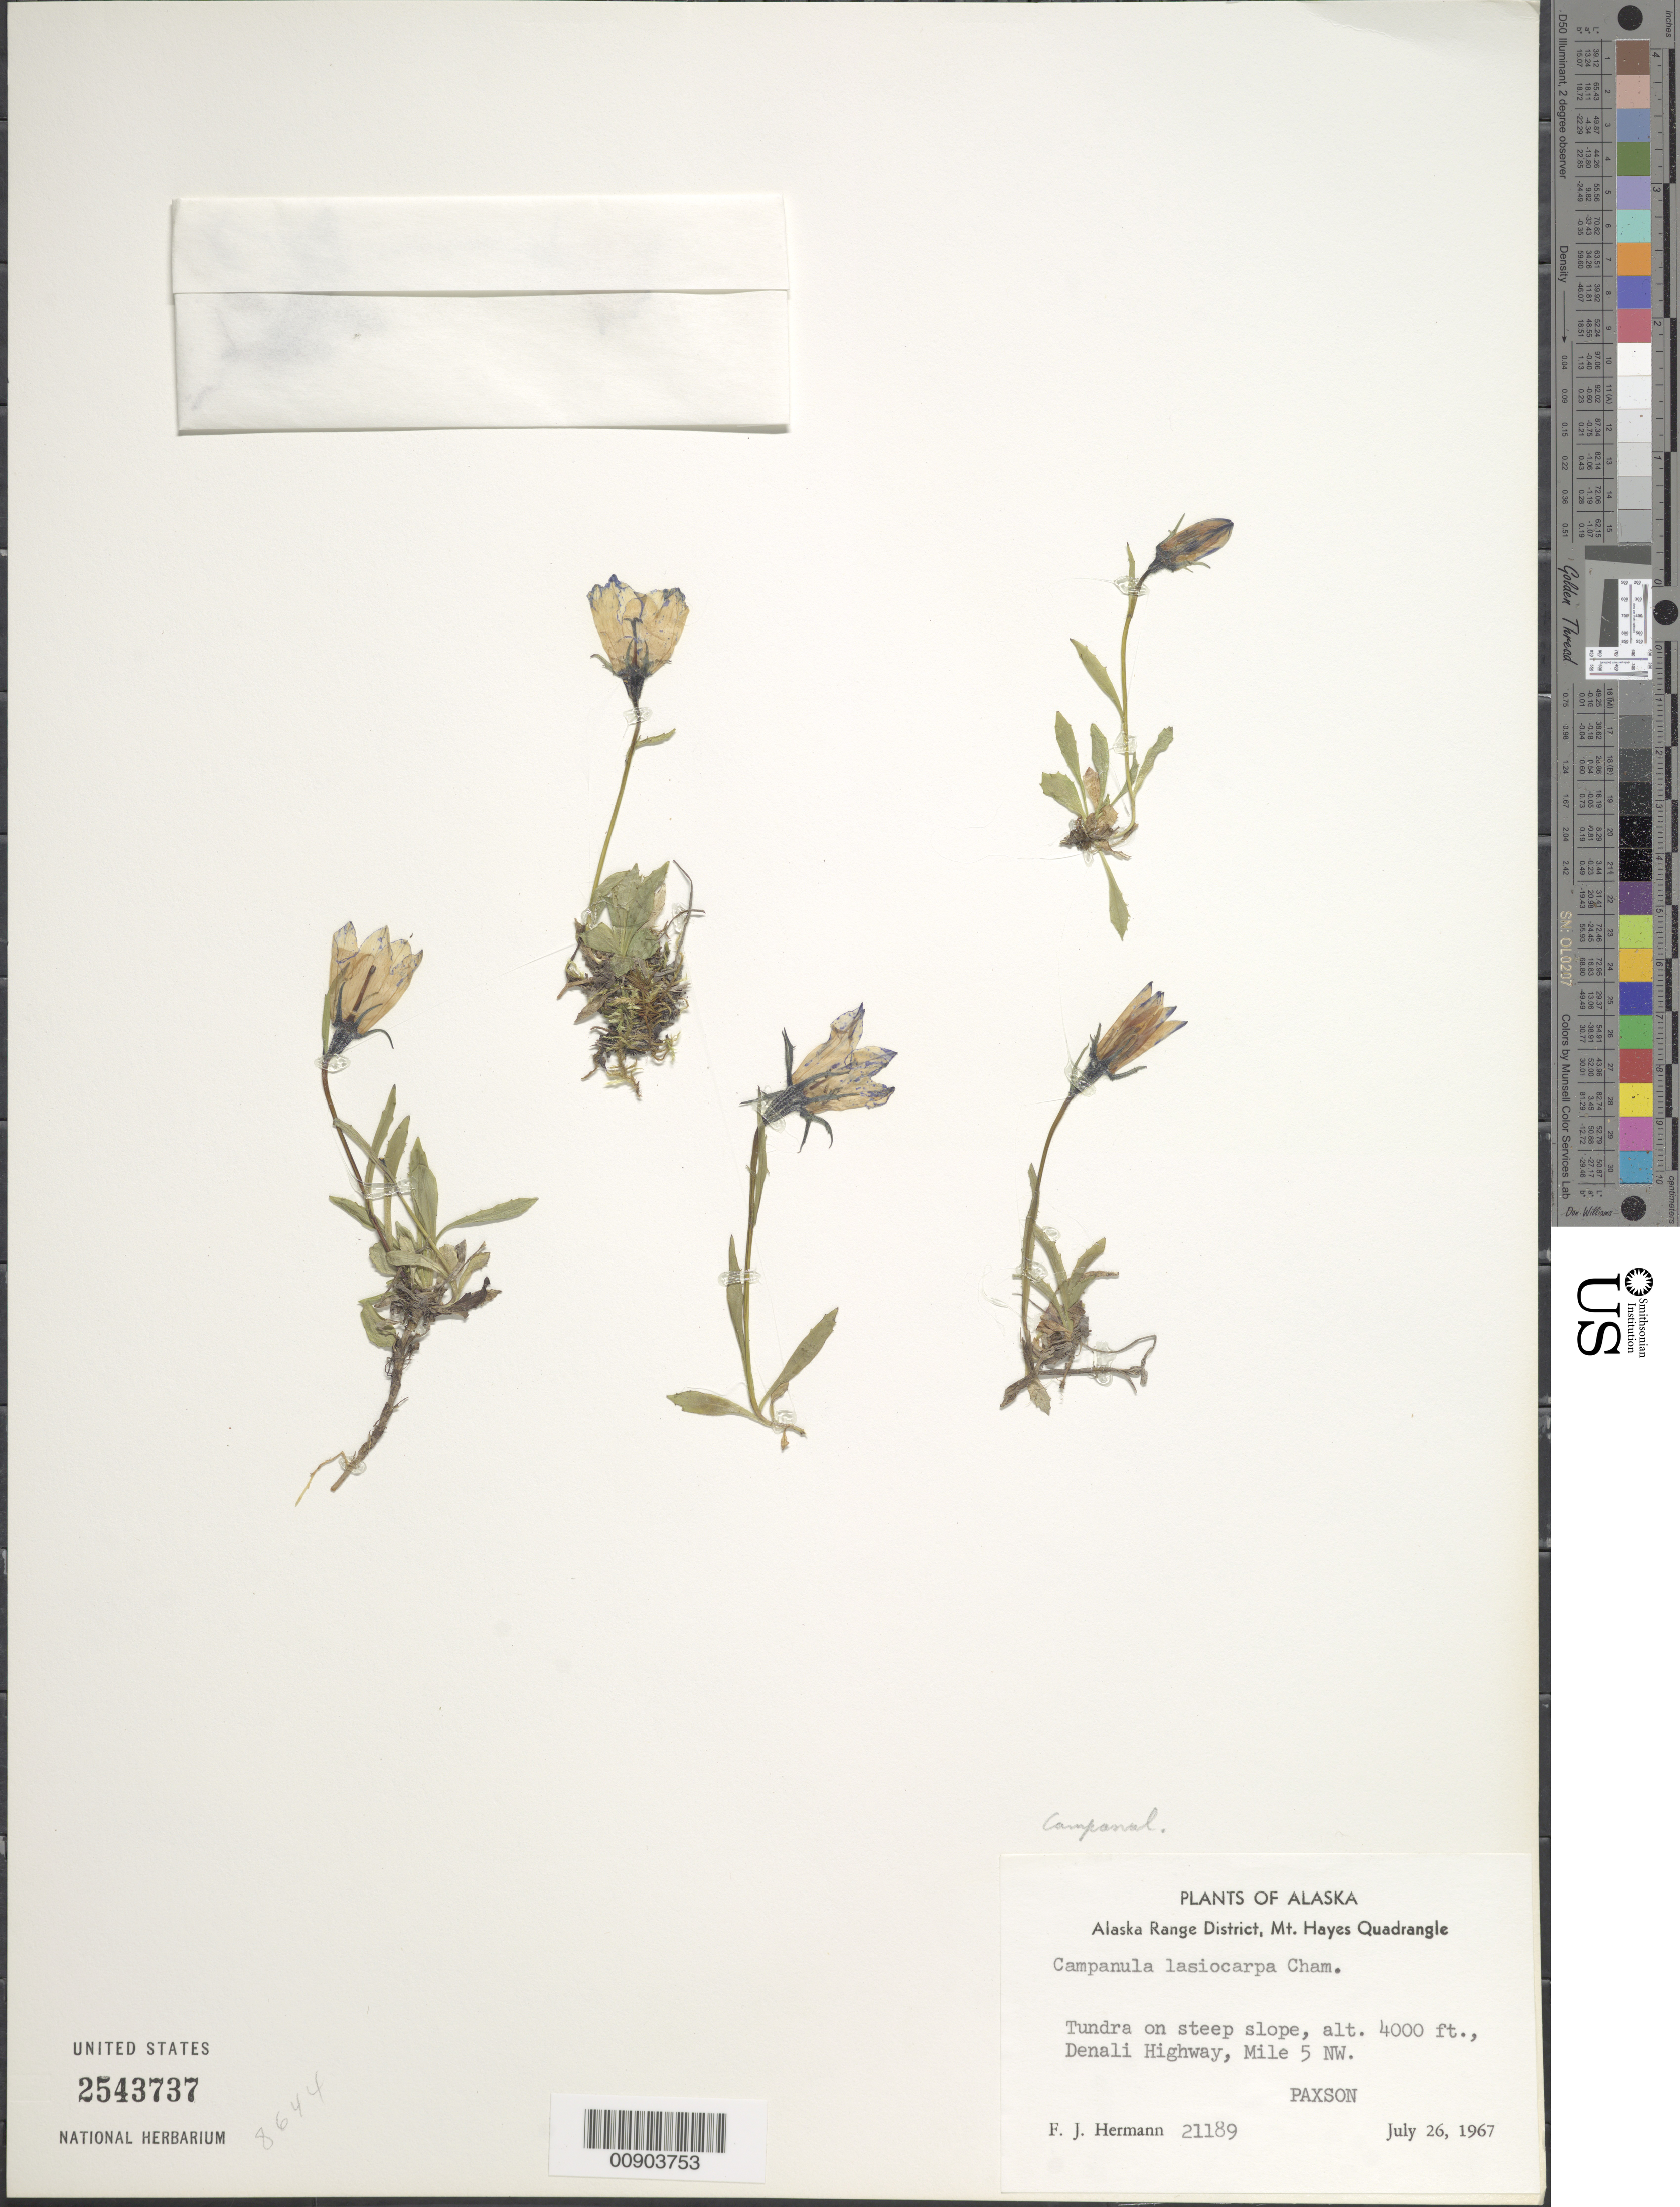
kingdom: Plantae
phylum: Tracheophyta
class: Magnoliopsida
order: Asterales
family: Campanulaceae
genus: Campanula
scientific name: Campanula lasiocarpa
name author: Cham.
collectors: F. J. Hermann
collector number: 21189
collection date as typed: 26 Jul 1967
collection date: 1967-07-26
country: United States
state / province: Alaska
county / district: Alaska Range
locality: Mt. Hayes Quadrangle, Denali Highway, Mile 5 NW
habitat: Tundra on steep slope.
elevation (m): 1219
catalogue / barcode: US 2543737